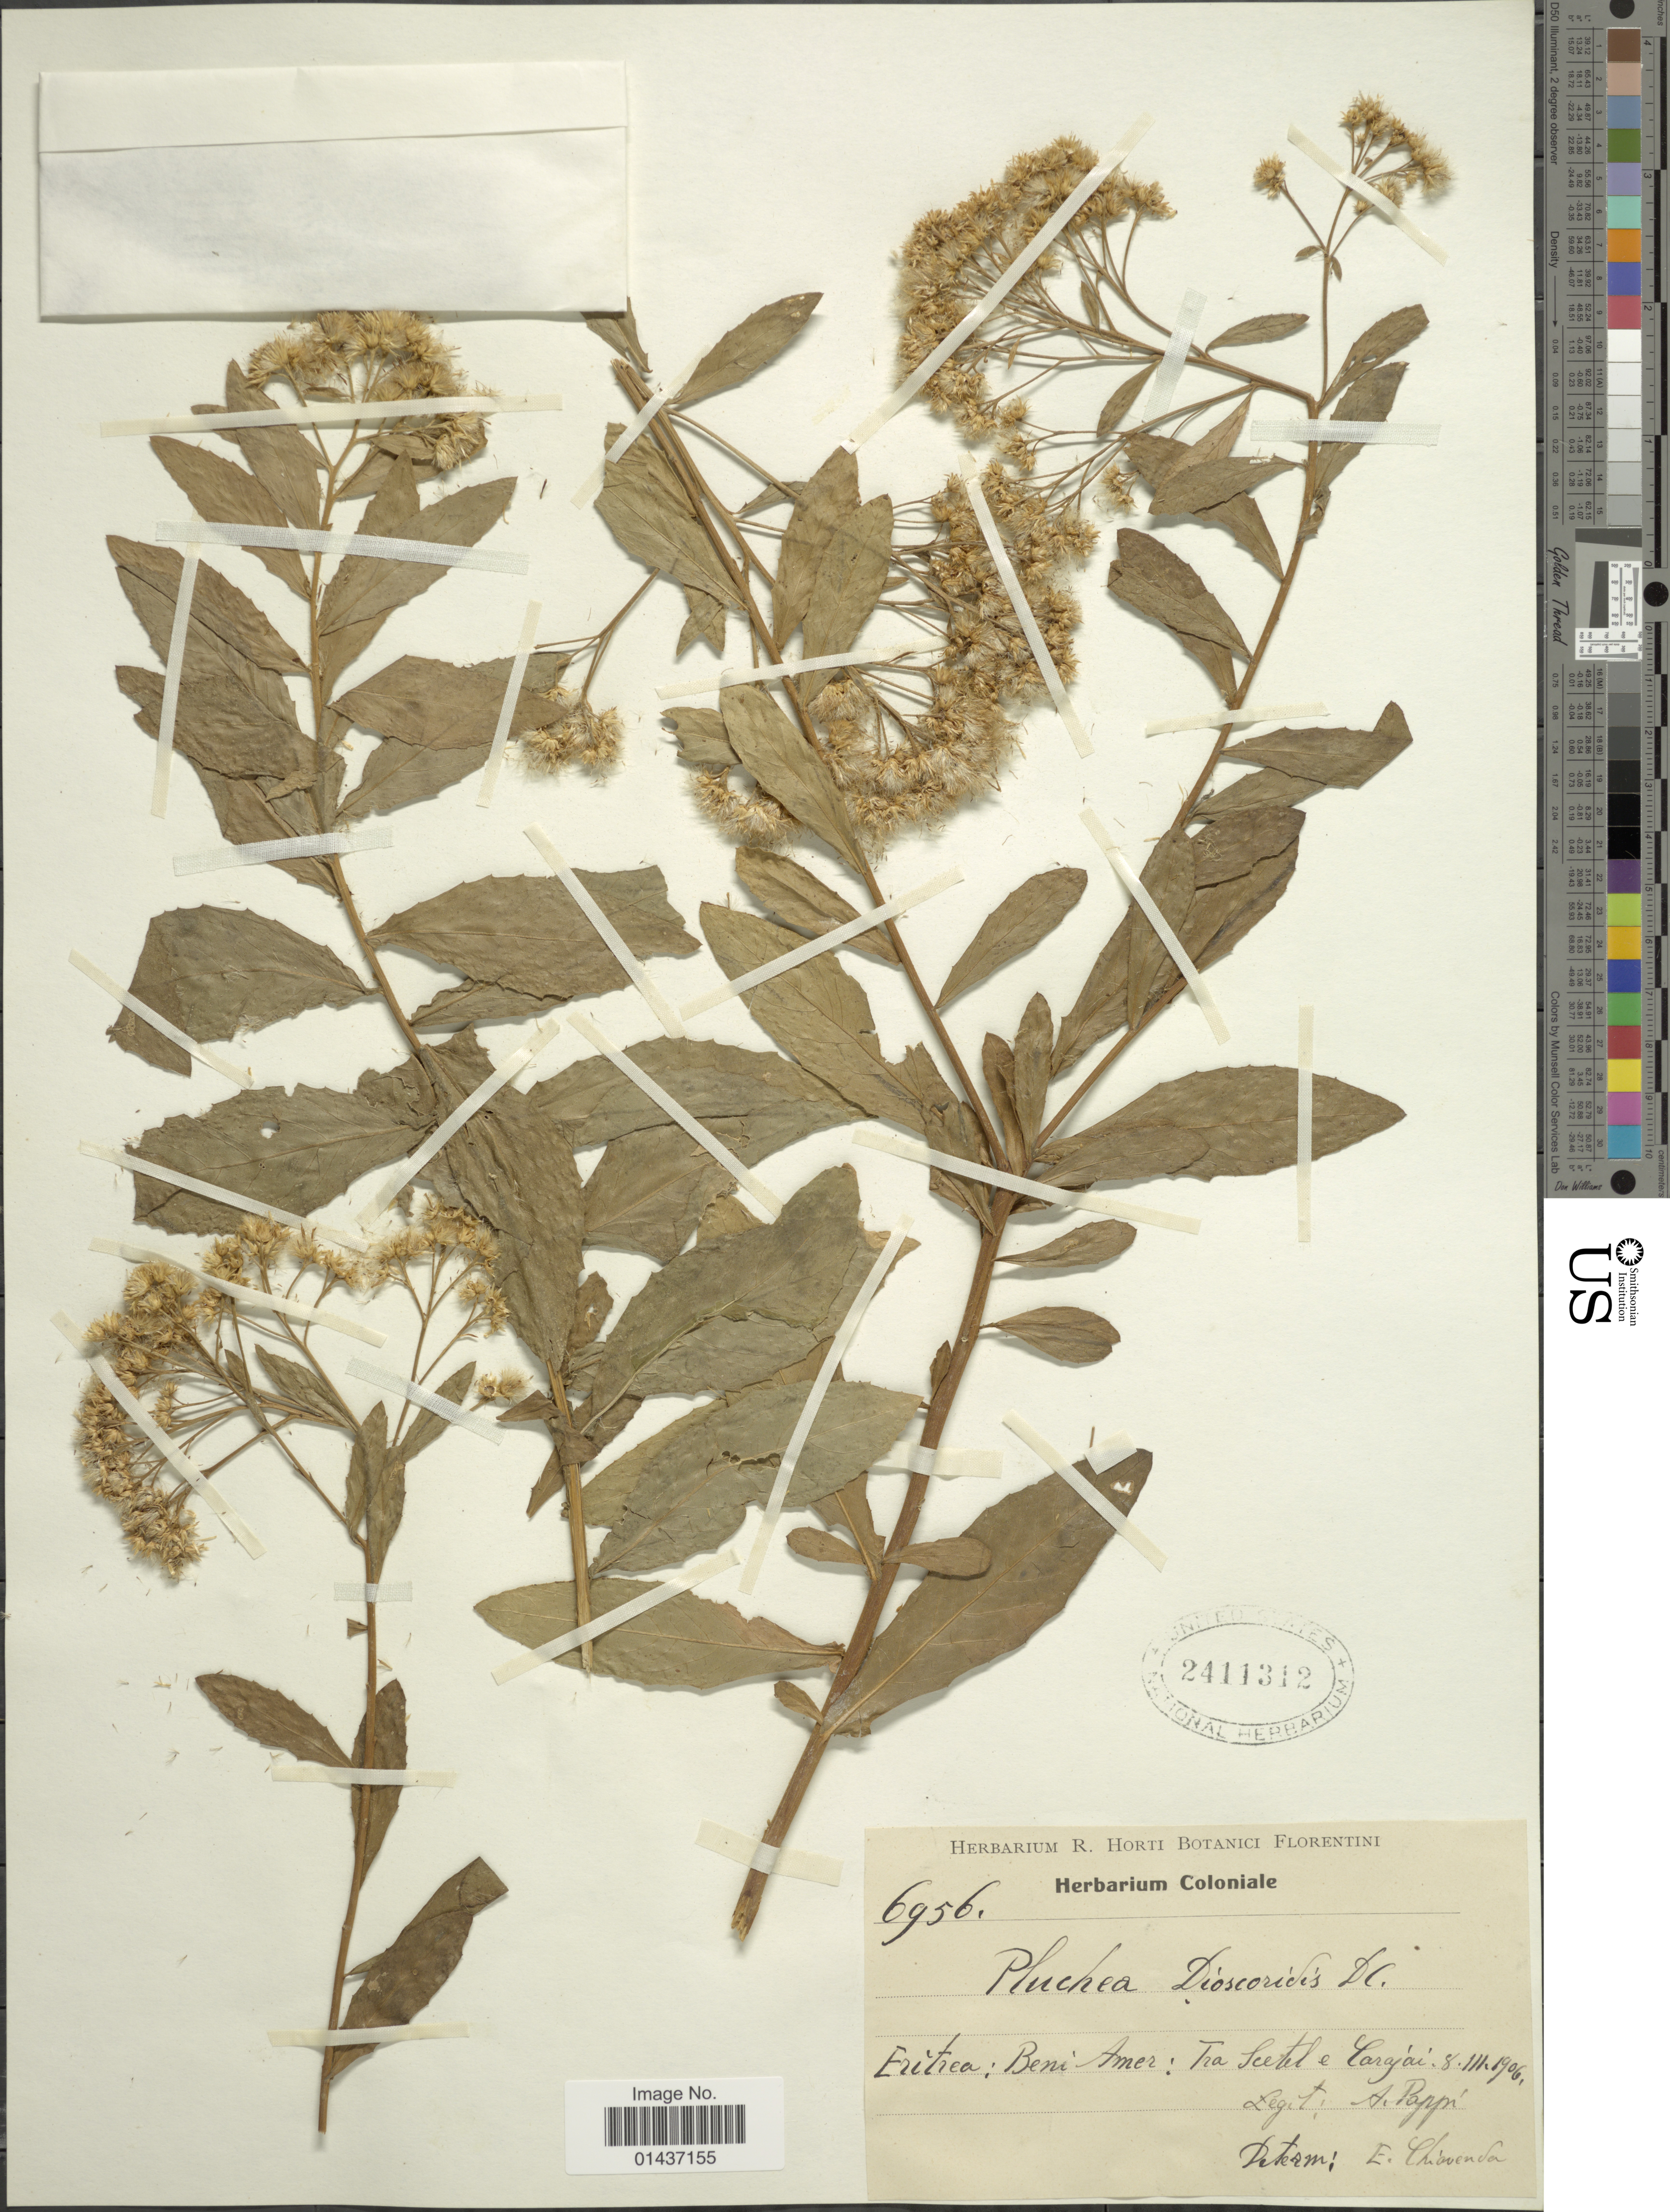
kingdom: Plantae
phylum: Tracheophyta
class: Magnoliopsida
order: Asterales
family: Asteraceae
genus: Pluchea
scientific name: Pluchea dioscoridis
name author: (L.) DC.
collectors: A. Pappi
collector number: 6956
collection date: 1906-03-08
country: Eritrea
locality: Beni Amer: Tra Scetel e Carajai [interpreted]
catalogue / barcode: US 2411312